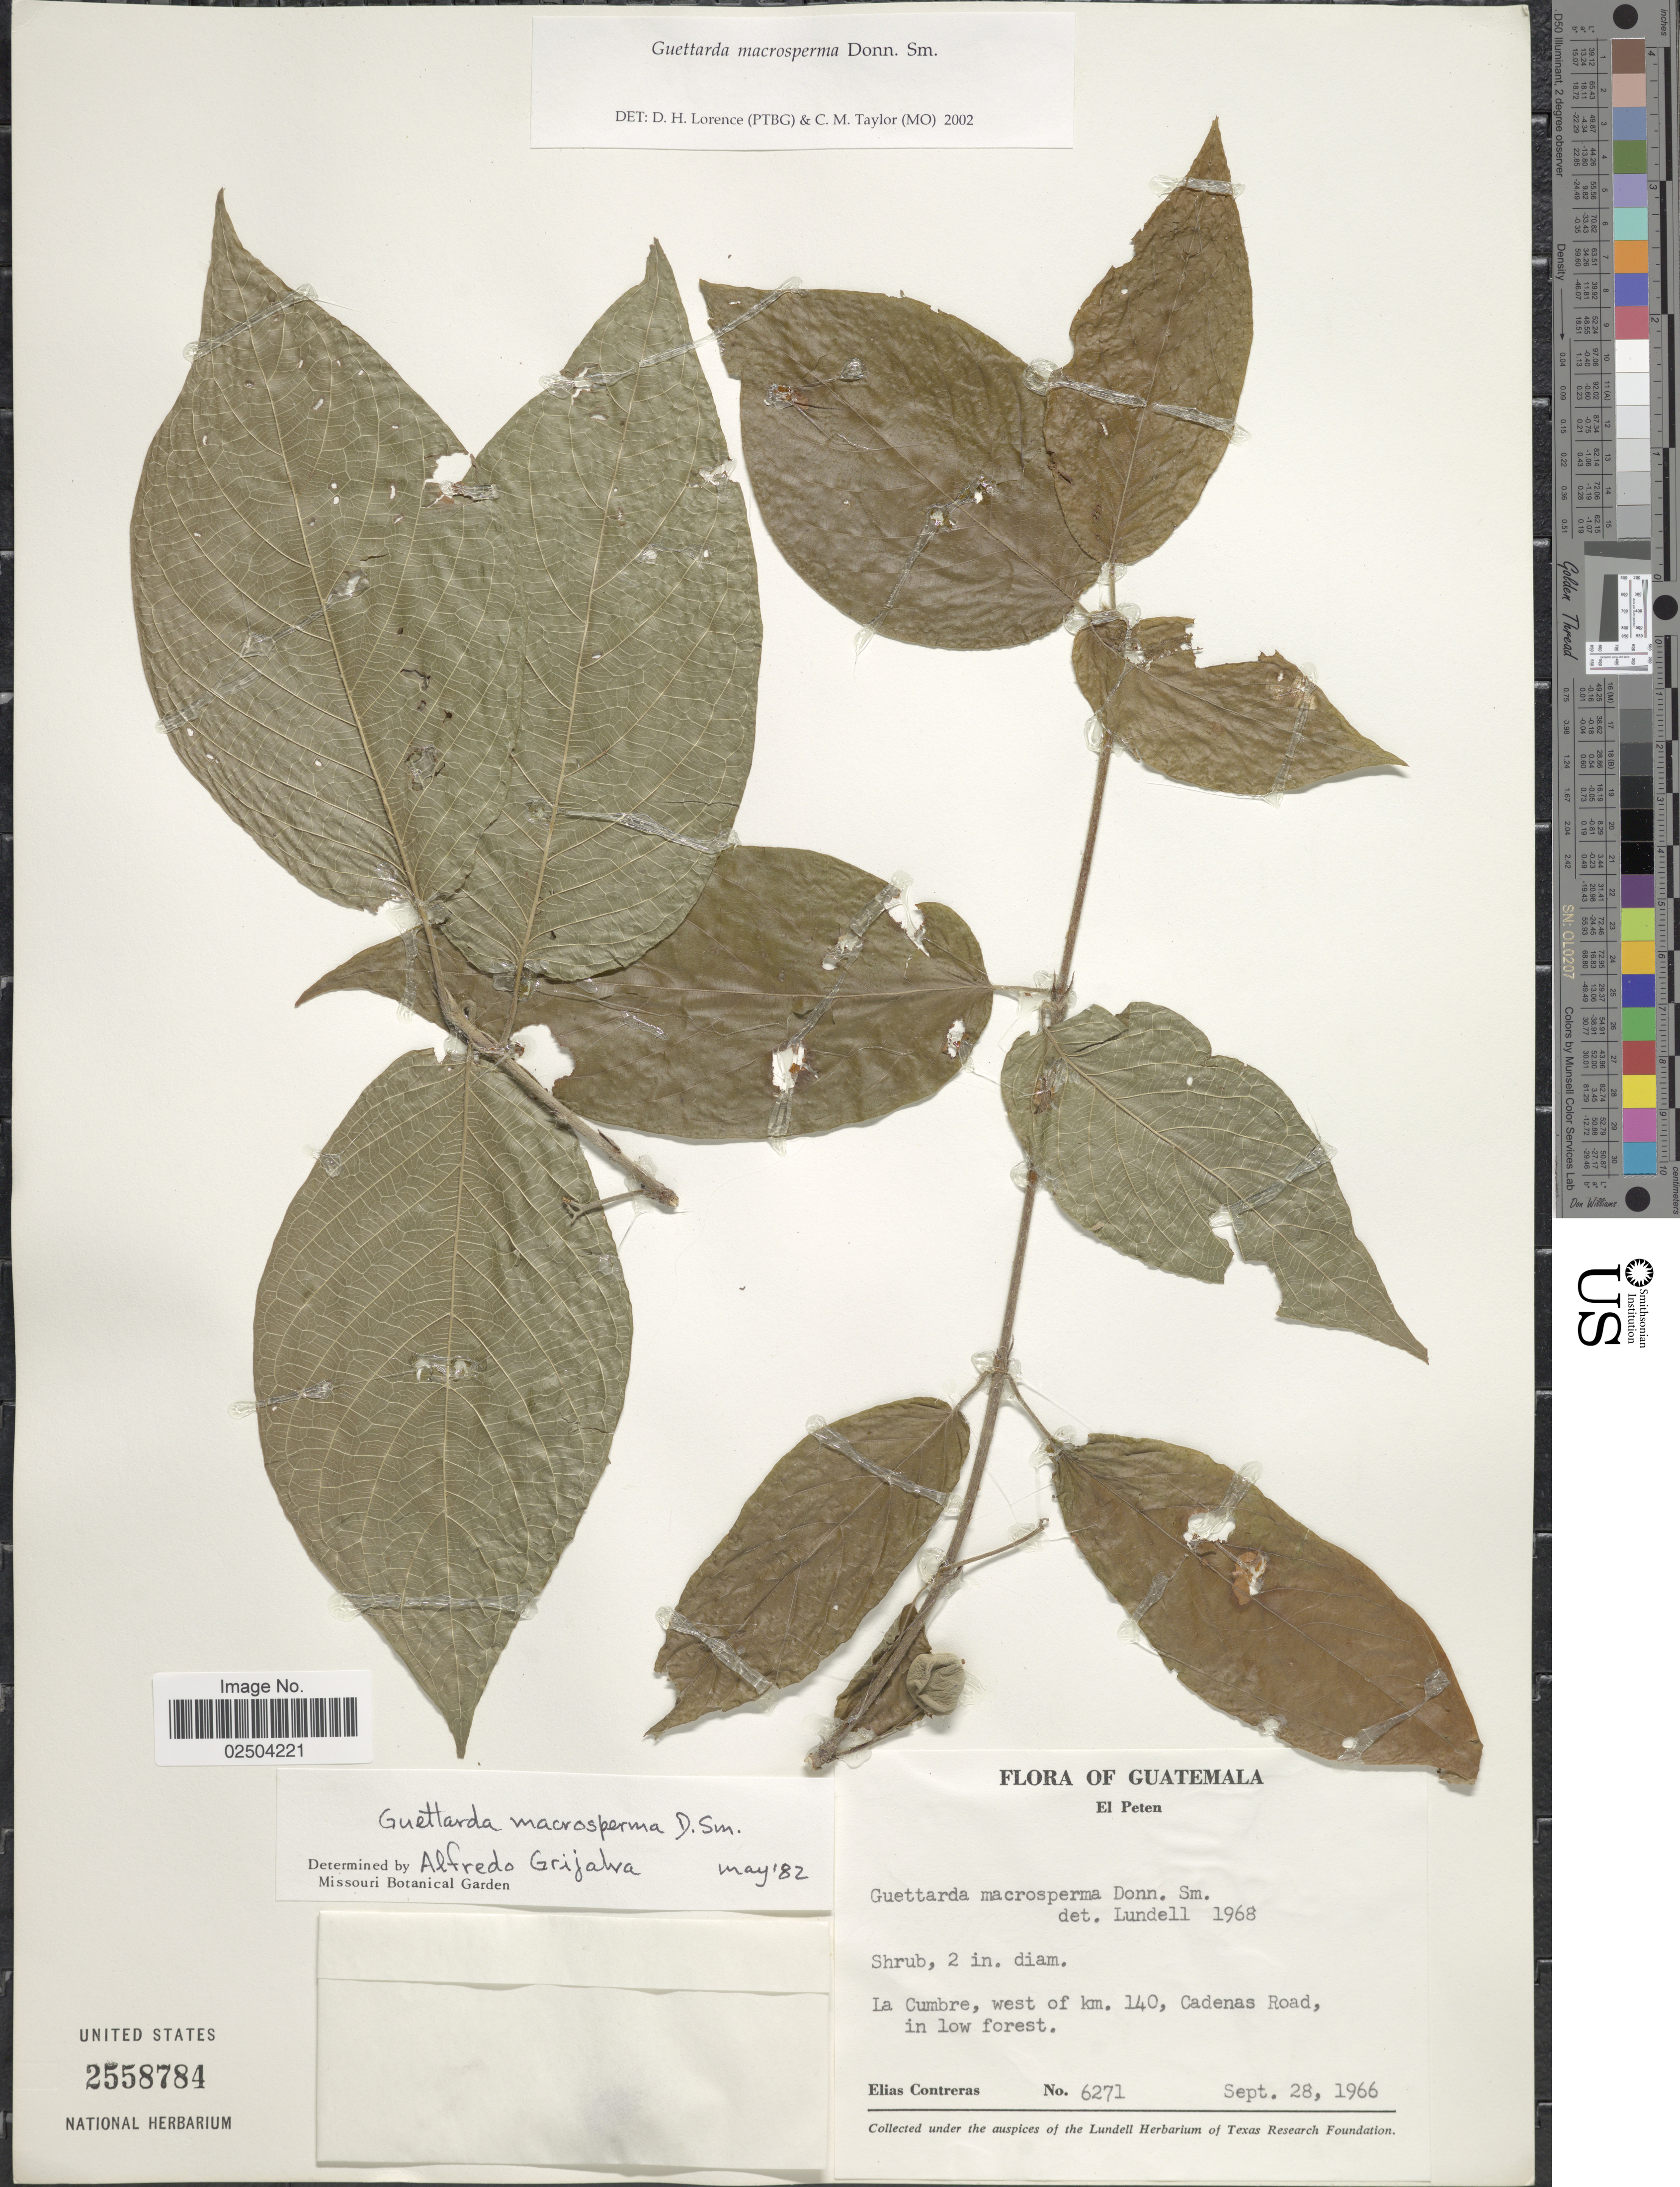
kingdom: Plantae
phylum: Tracheophyta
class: Magnoliopsida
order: Gentianales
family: Rubiaceae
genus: Guettarda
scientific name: Guettarda macrosperma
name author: Donn. Sm.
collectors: E. Contreras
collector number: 6271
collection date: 1966-09-28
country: Guatemala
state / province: El Petén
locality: La Cumbre, west of km. 140, Cadenas Road, in low forest.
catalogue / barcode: US 2558784